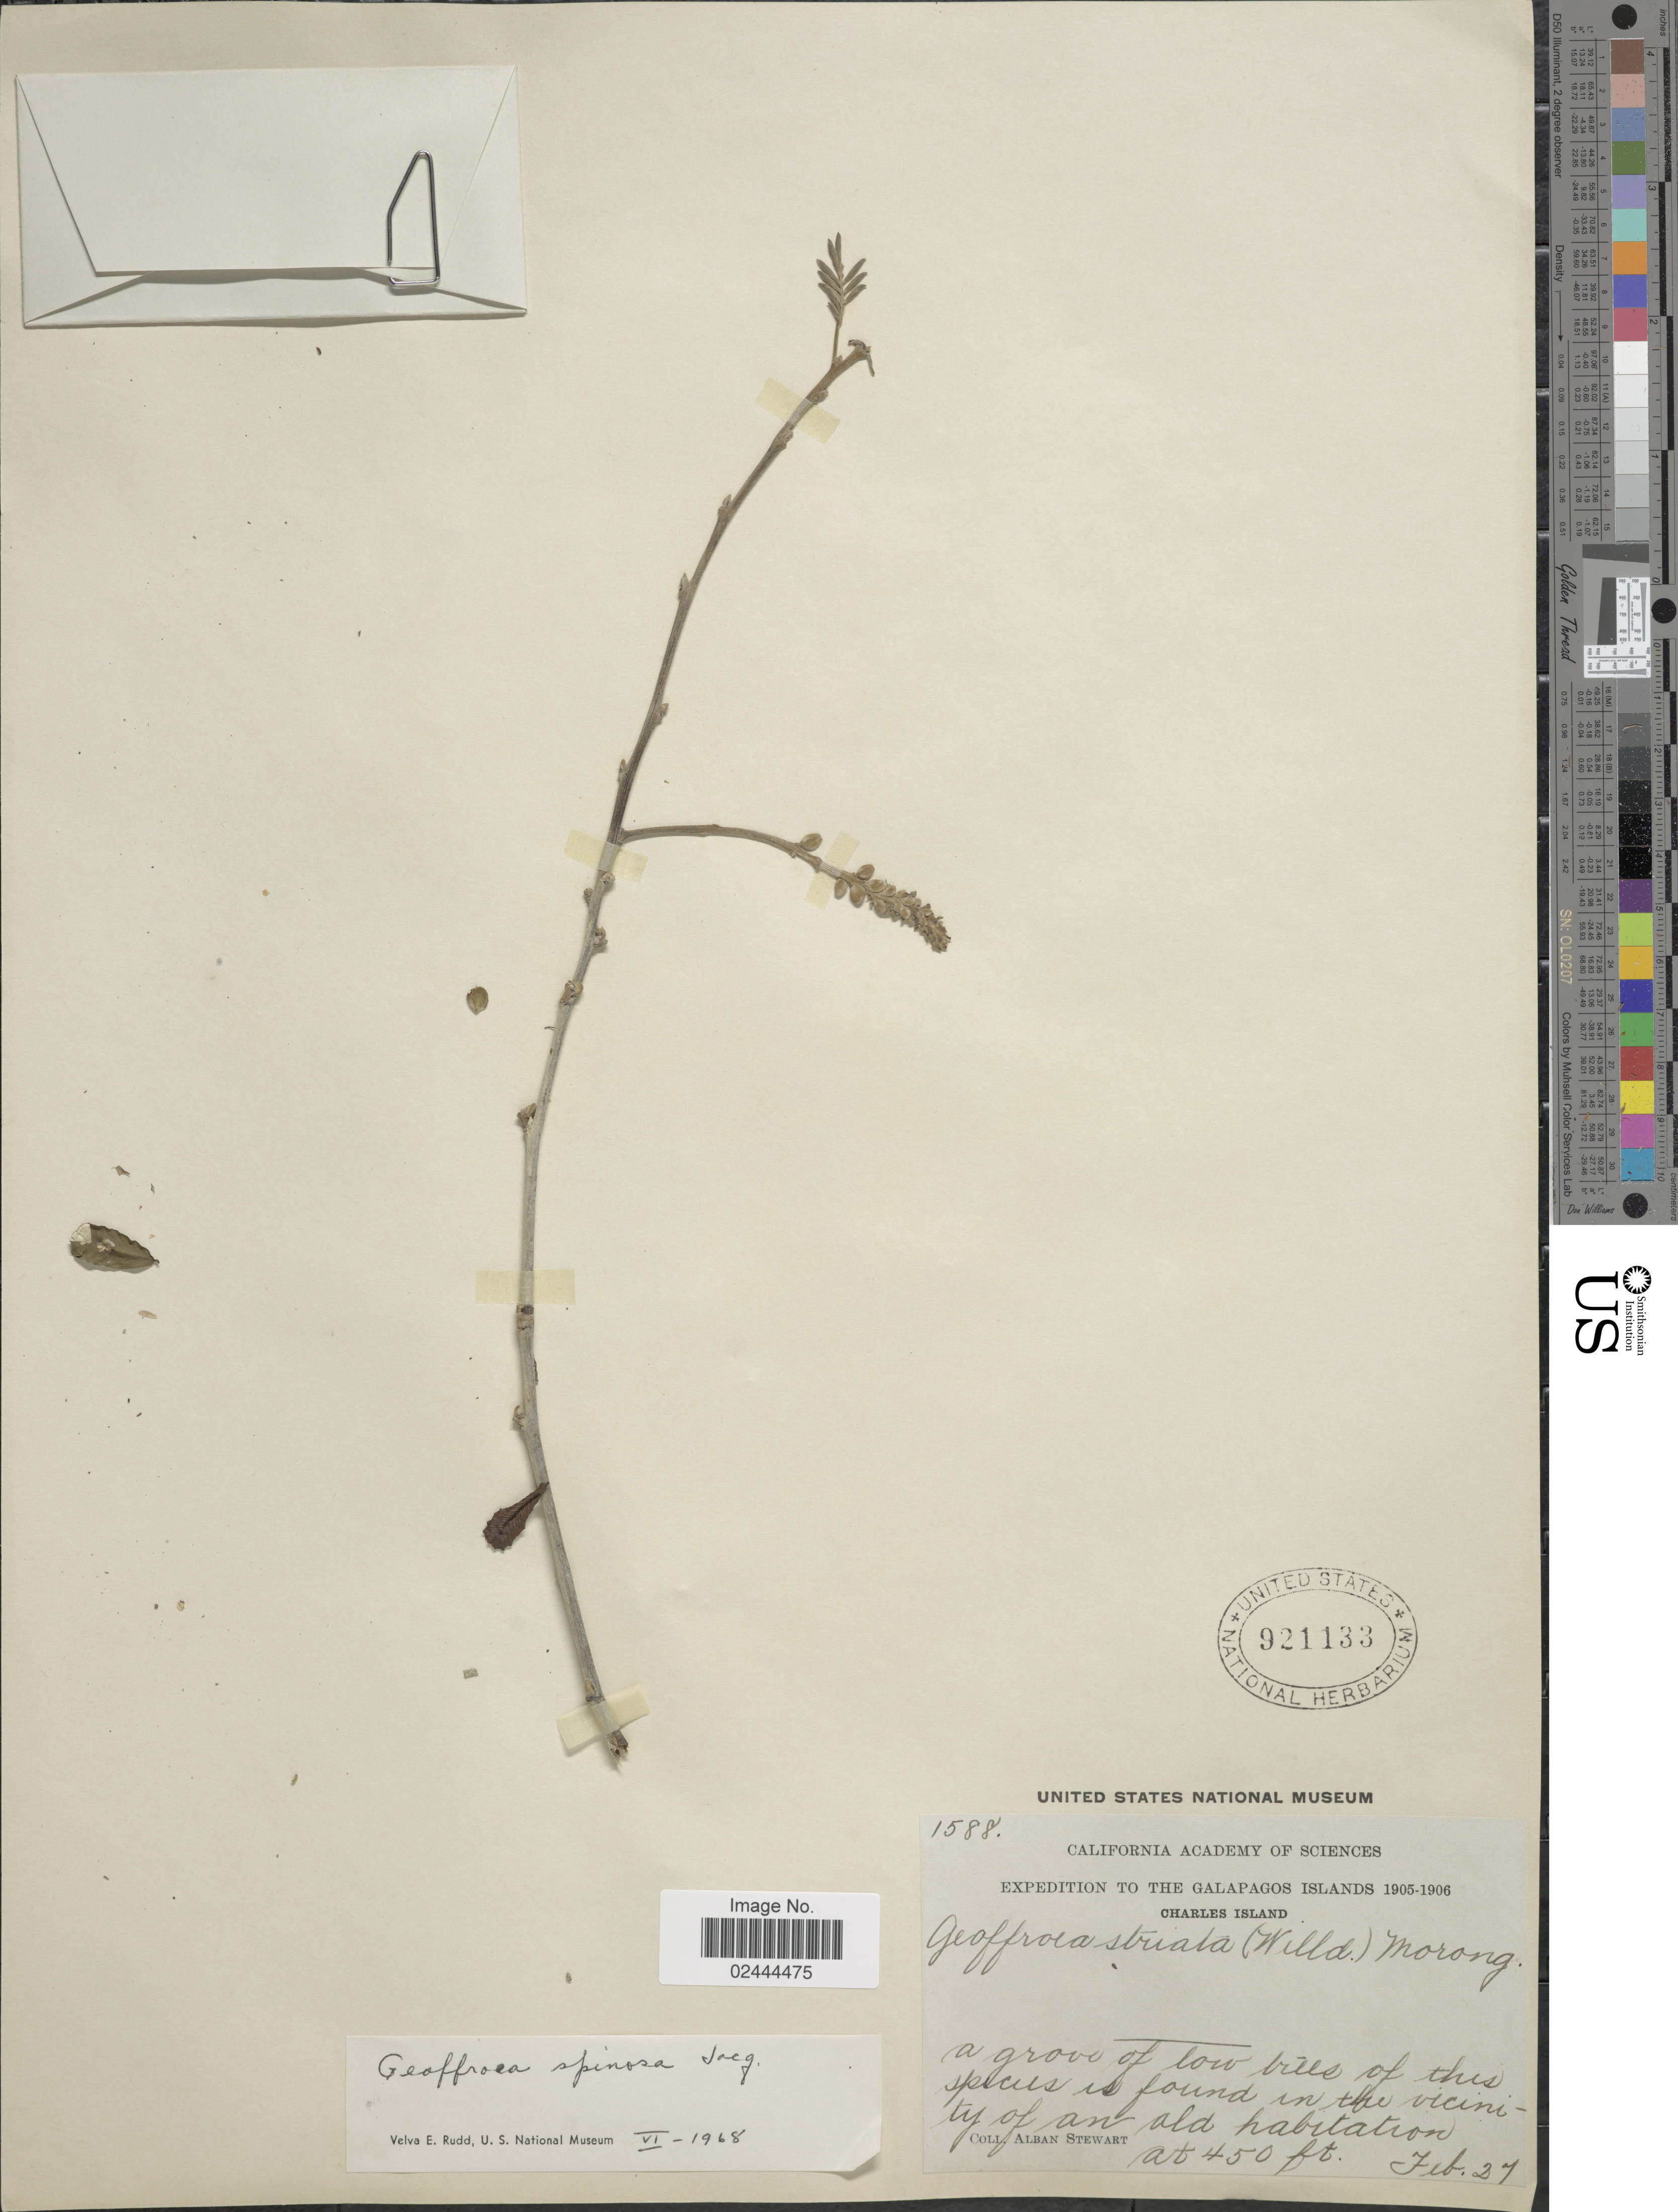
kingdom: Plantae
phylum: Tracheophyta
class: Magnoliopsida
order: Fabales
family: Fabaceae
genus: Geoffroea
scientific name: Geoffroea spinosa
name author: Jacq.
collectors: A. Stewart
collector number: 1588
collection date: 1905-02-27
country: Ecuador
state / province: Colón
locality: Galapagos Islands, Charles Island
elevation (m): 137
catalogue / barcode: US 921133